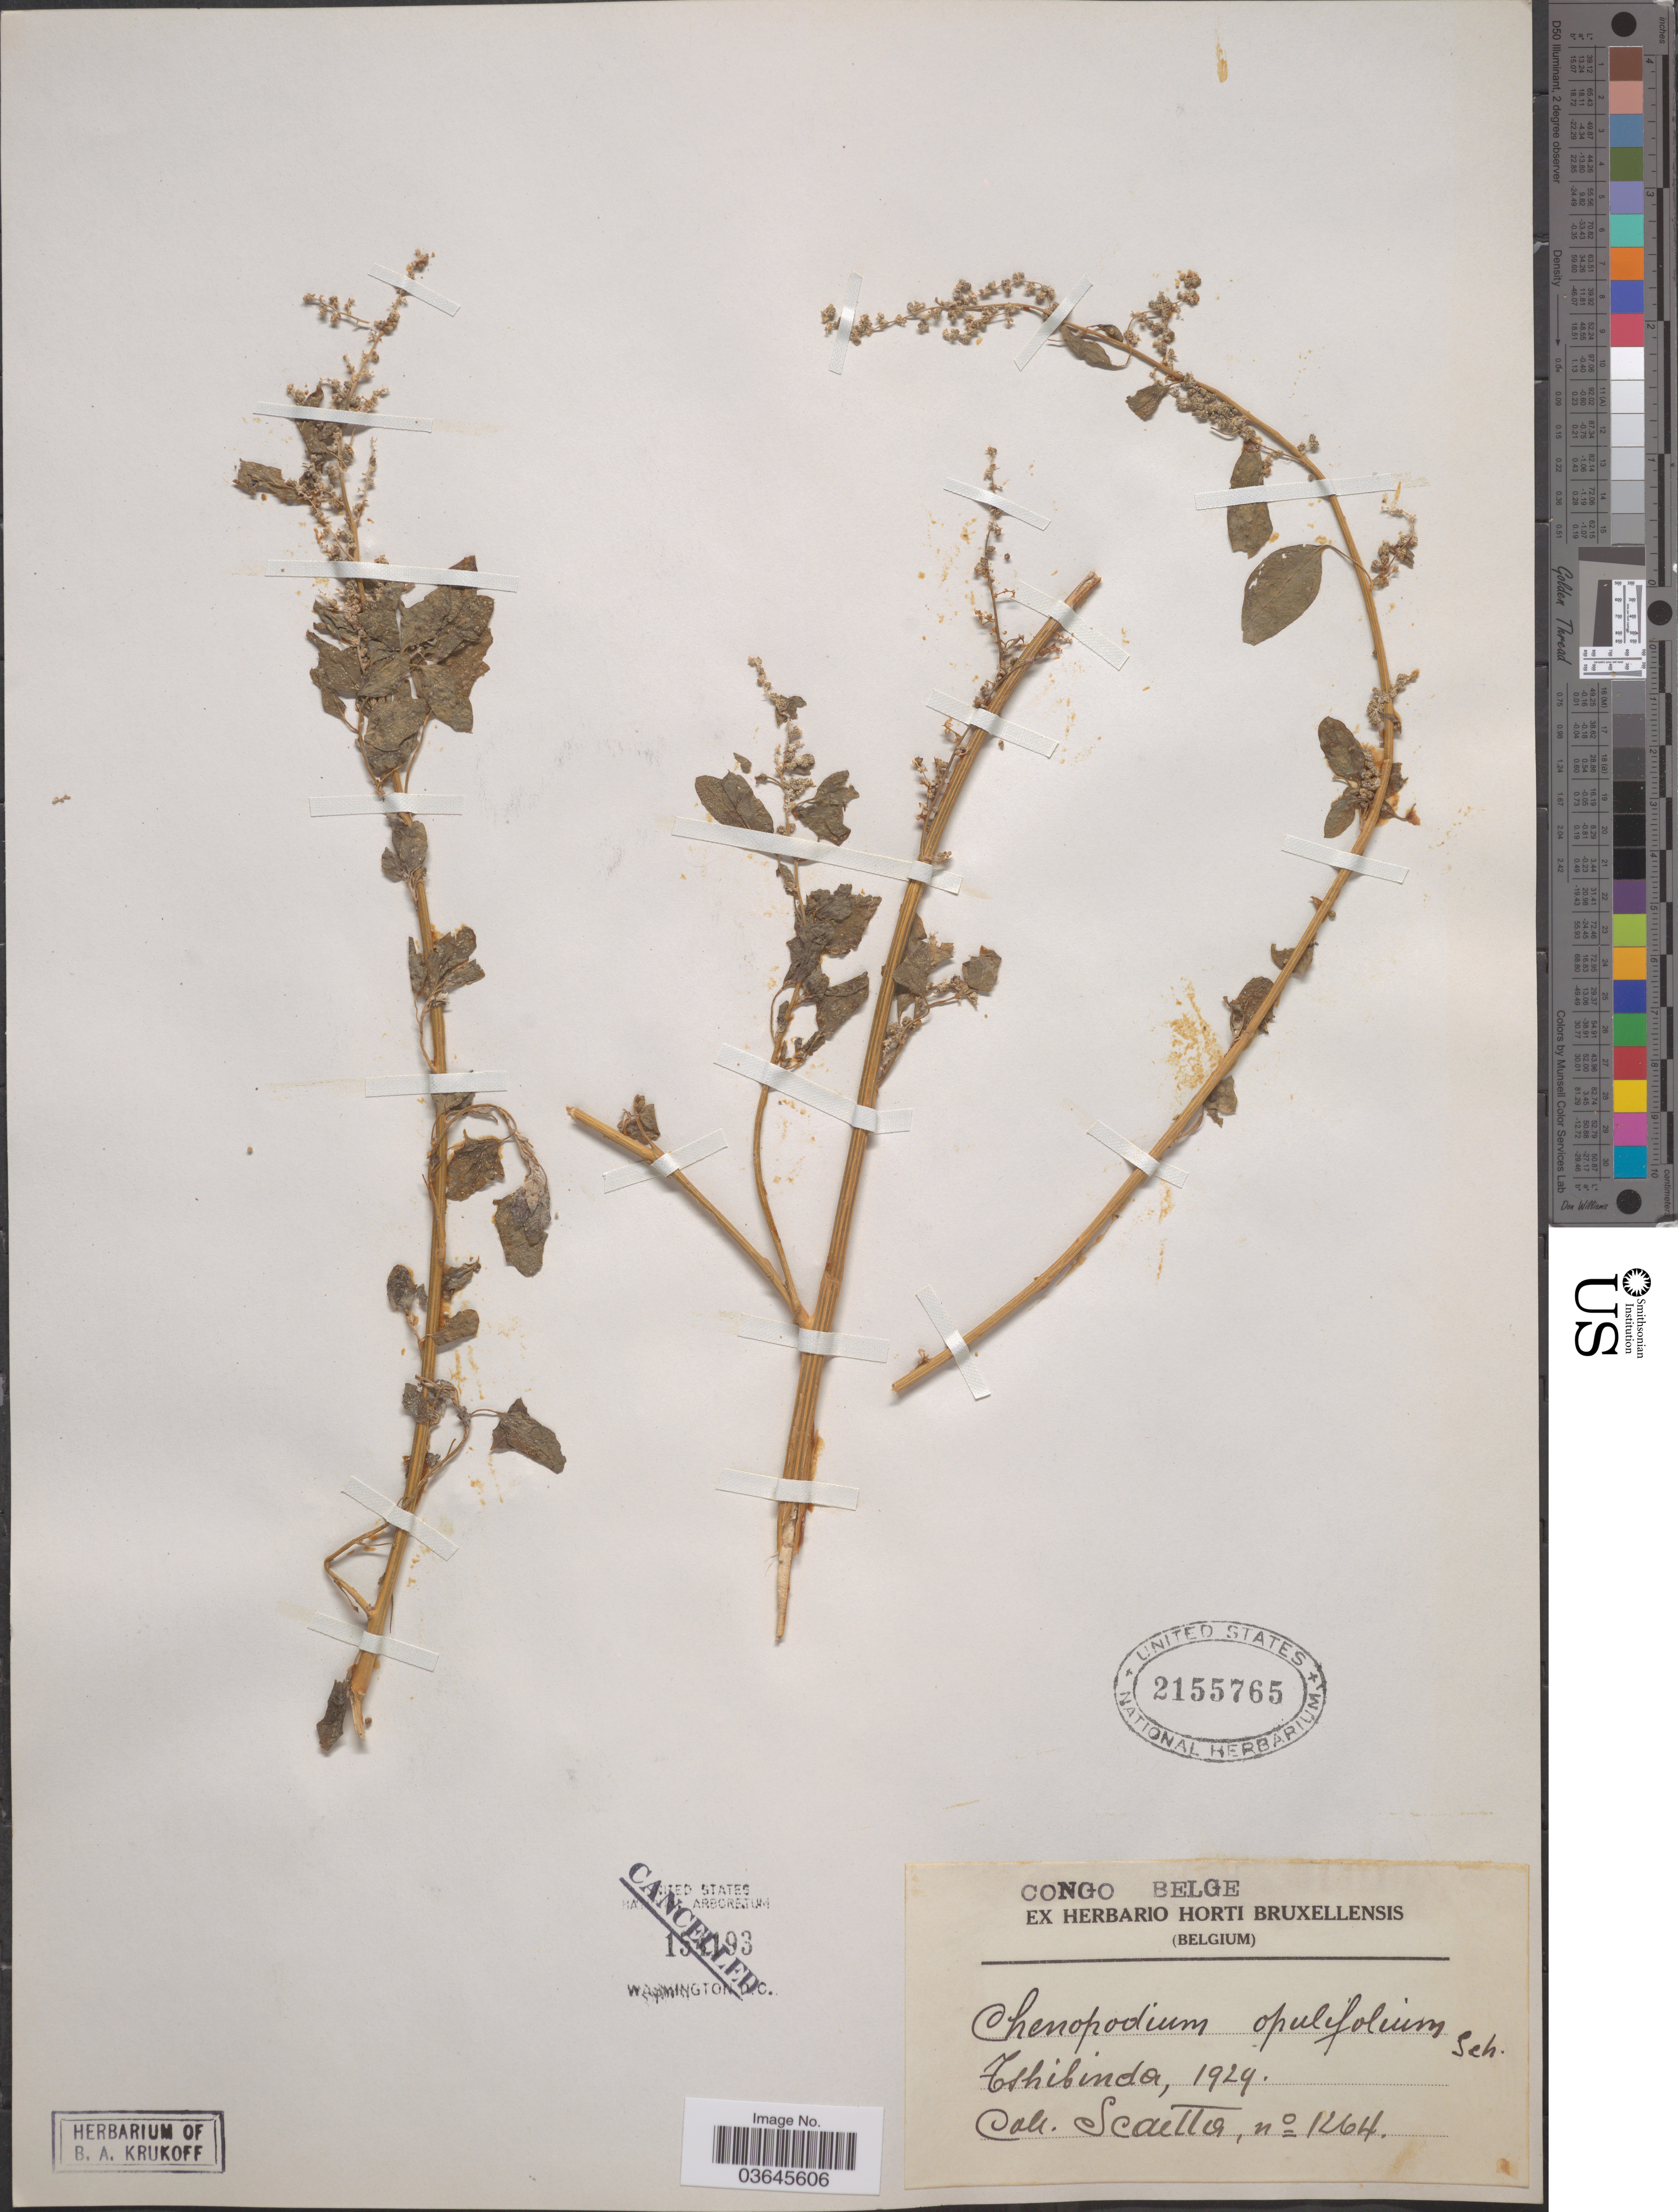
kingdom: Plantae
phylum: Tracheophyta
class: Magnoliopsida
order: Caryophyllales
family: Amaranthaceae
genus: Chenopodium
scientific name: Chenopodium opulifolium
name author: Schrad. ex W.D.J. Koch & Ziz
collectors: Scaetta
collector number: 1264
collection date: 1924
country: Congo, Democratic Republic of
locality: Congo Belge. Tshibinda.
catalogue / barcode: US 2155765